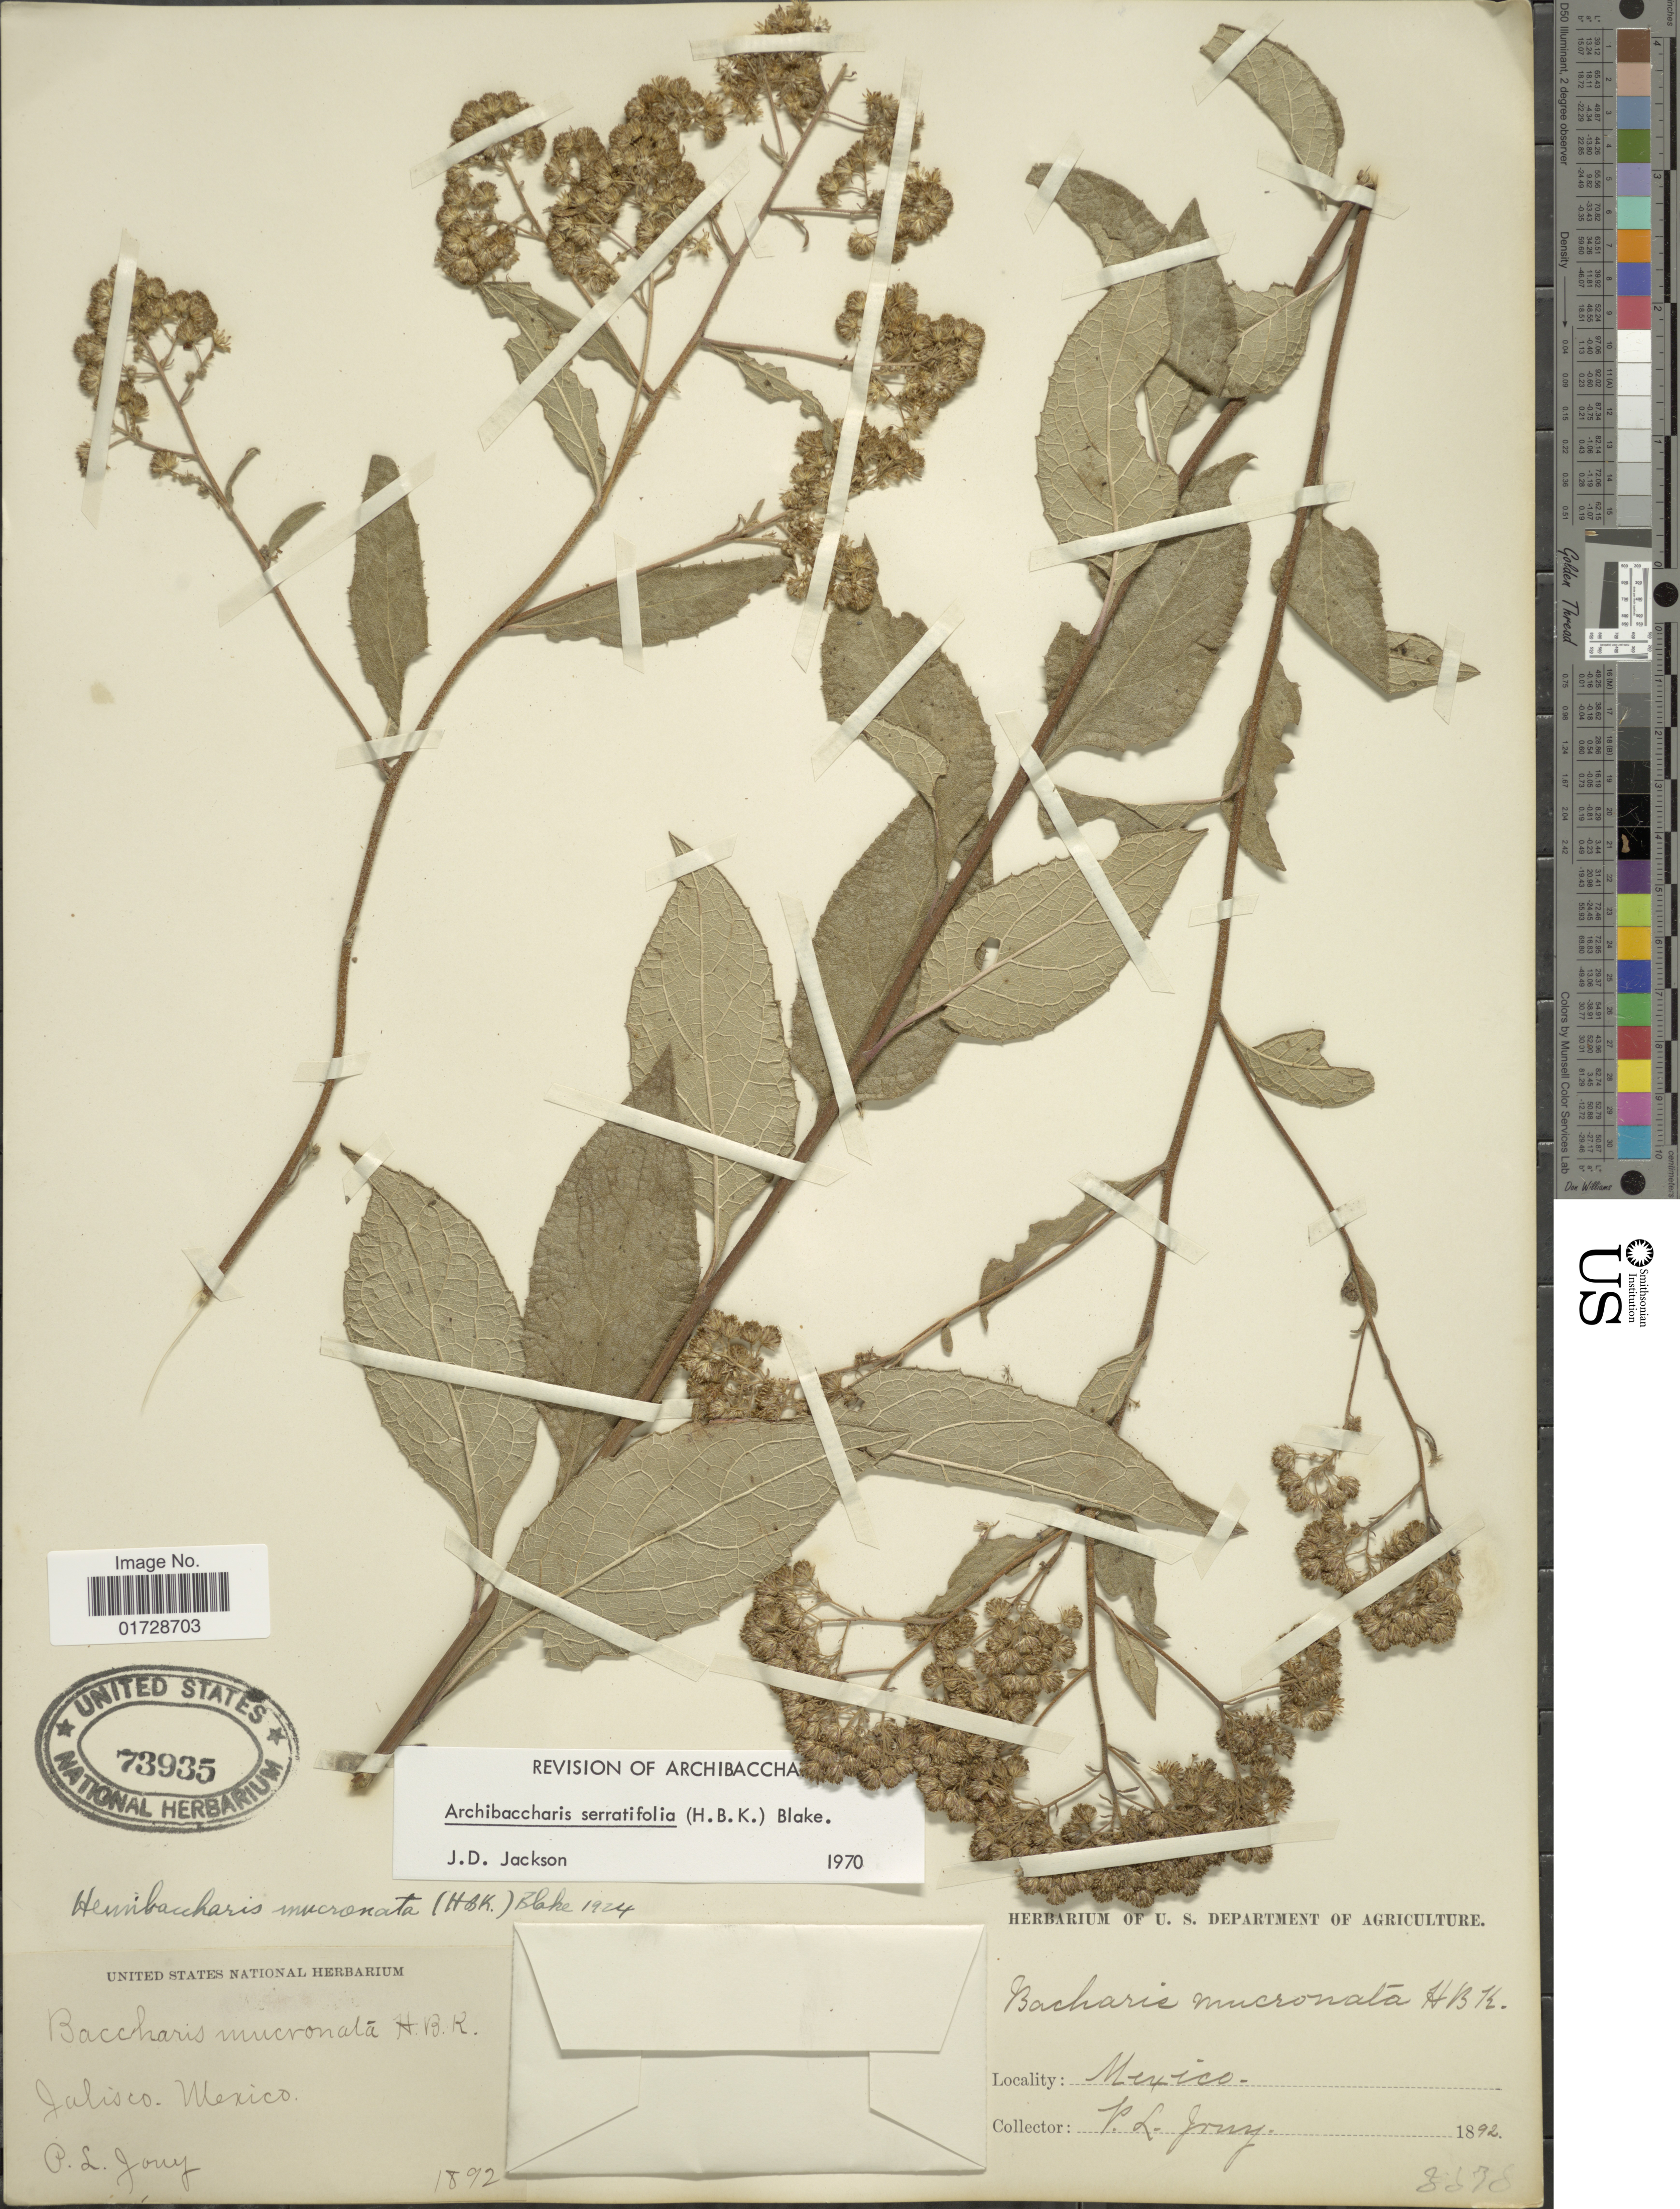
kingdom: Plantae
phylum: Tracheophyta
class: Magnoliopsida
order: Asterales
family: Asteraceae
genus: Archibaccharis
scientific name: Archibaccharis serratifolia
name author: (Kunth) S.F. Blake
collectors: P. Jouy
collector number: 3578*?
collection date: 1892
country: Mexico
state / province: Jalisco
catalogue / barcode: US 73935